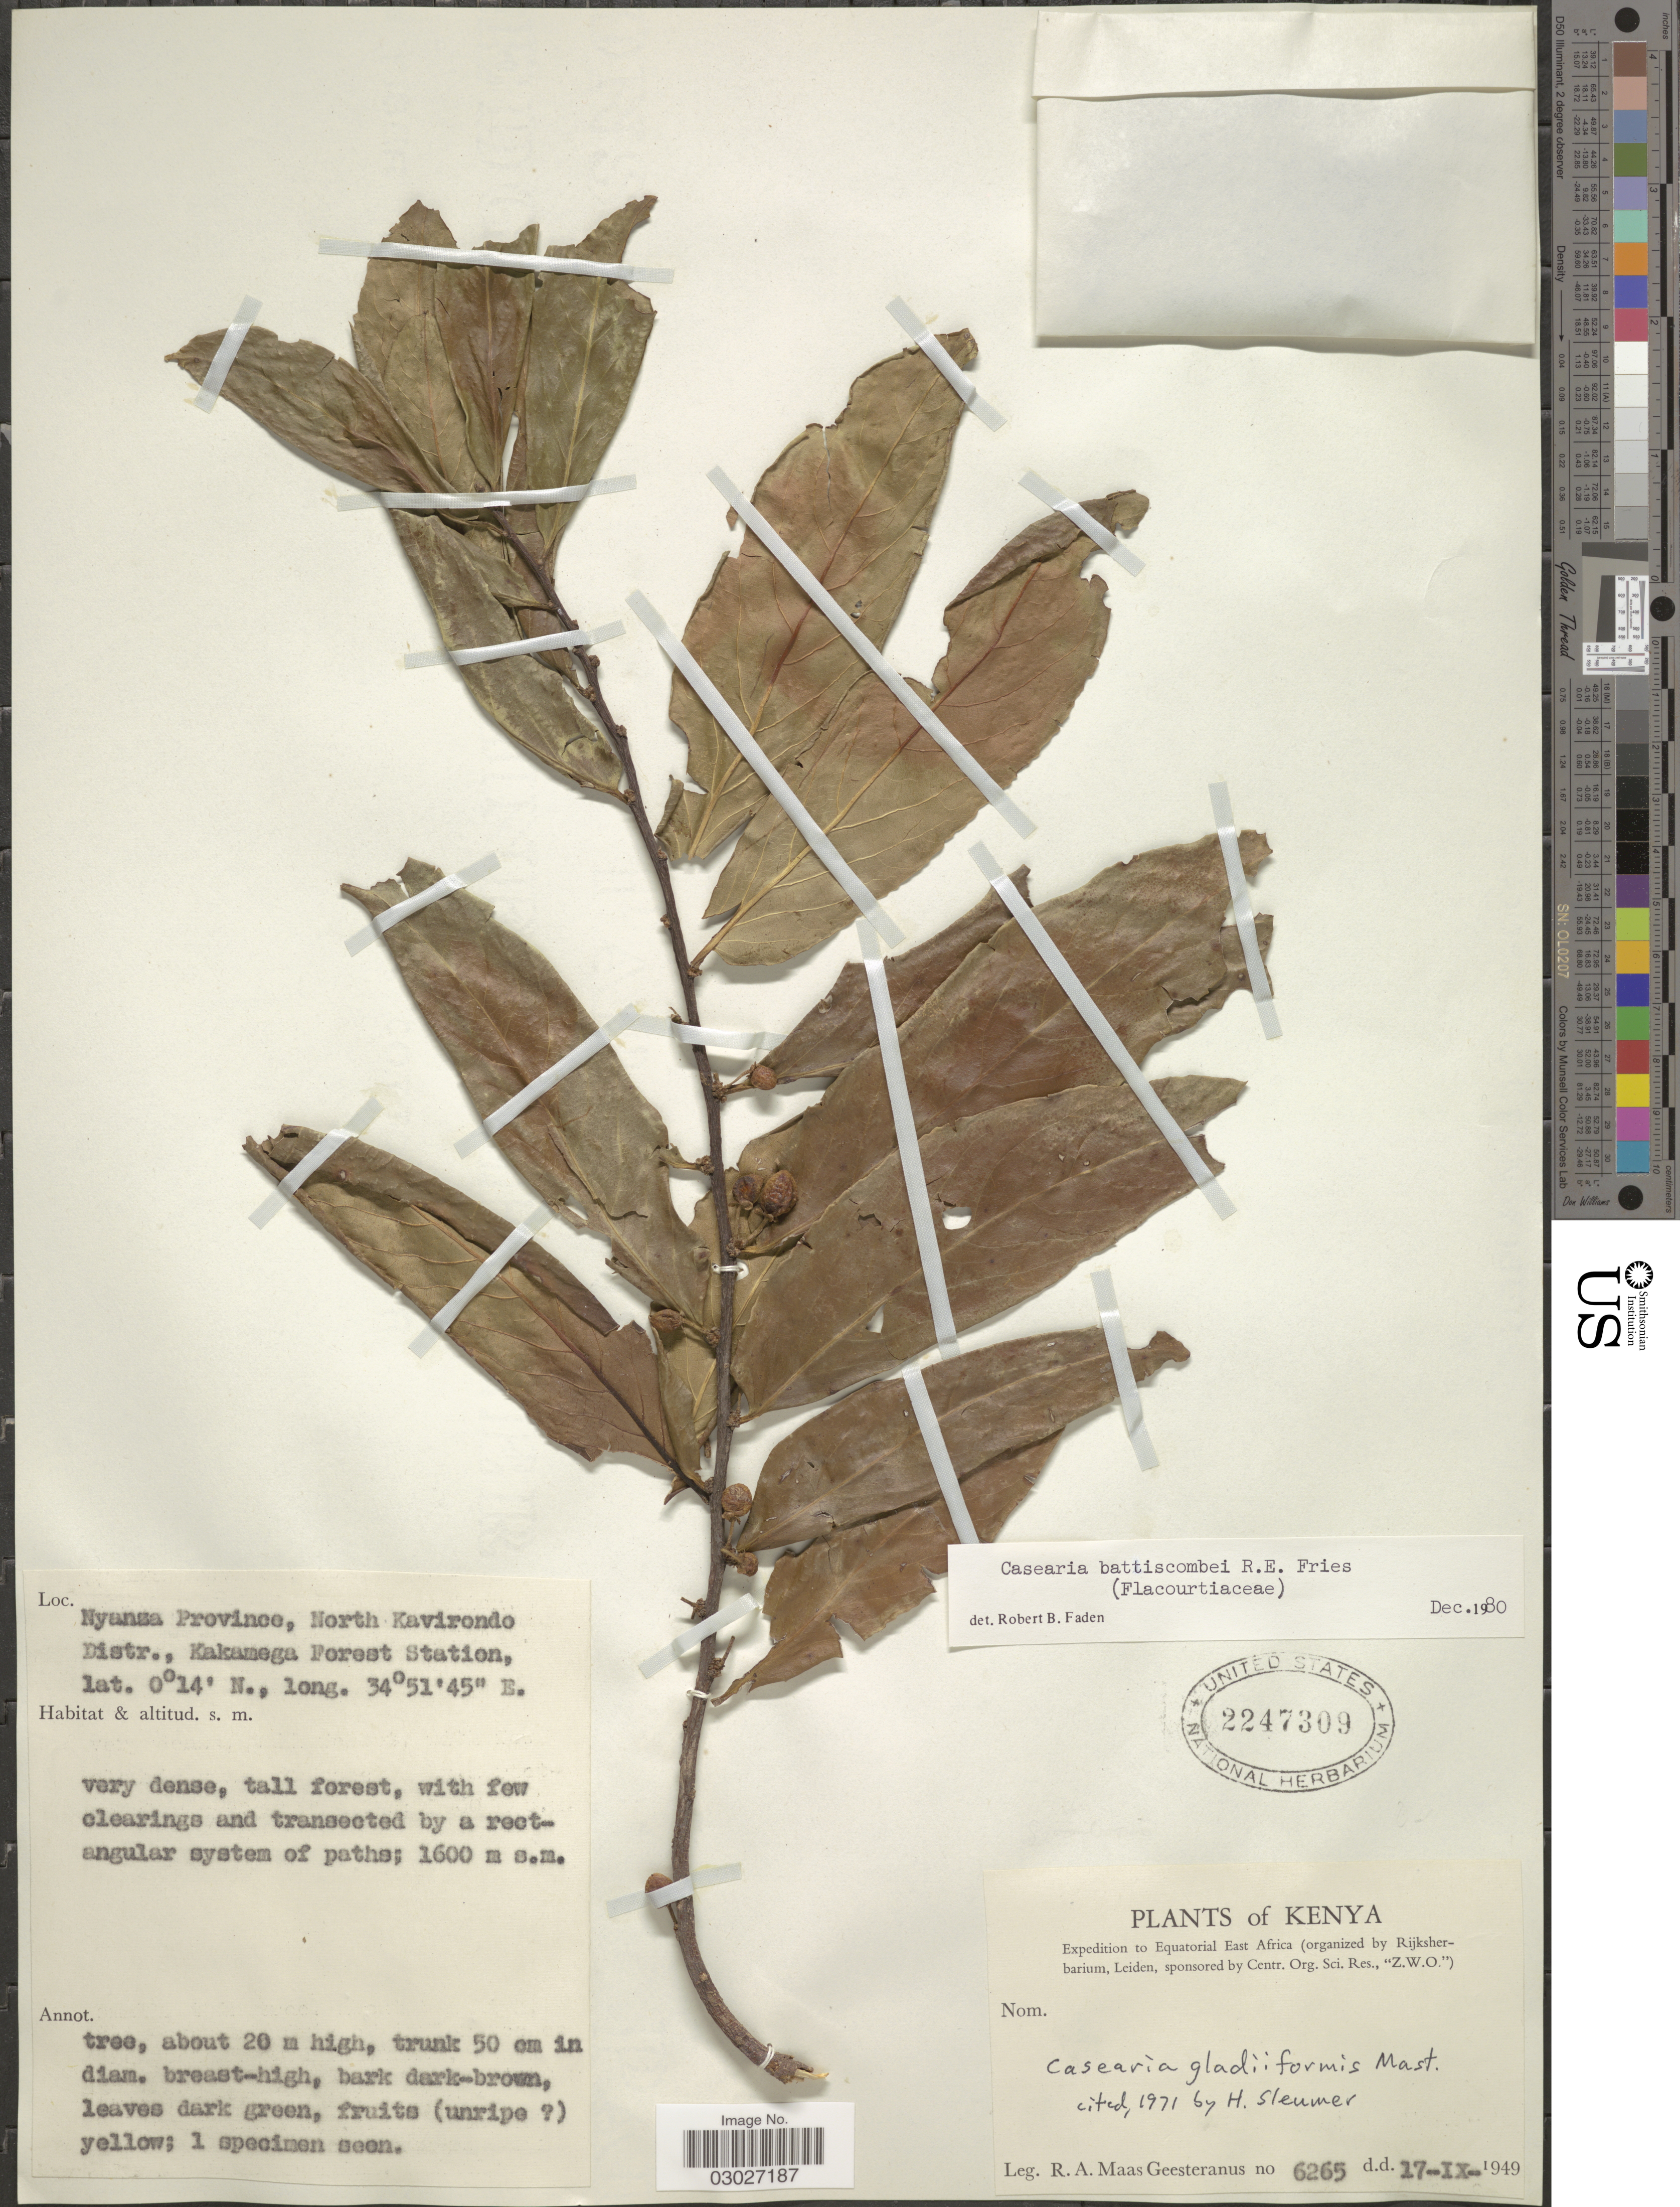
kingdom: Plantae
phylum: Tracheophyta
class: Magnoliopsida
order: Malpighiales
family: Salicaceae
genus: Casearia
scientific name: Casearia gladiiformis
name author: Mast.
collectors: R. A. Maas Geesteranus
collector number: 6265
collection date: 1949-09-17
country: Kenya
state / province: Kisumu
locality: Nyanza Province, North Kavirondo Distr., Kakamega Forest Station.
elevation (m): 1600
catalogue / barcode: US 2247309